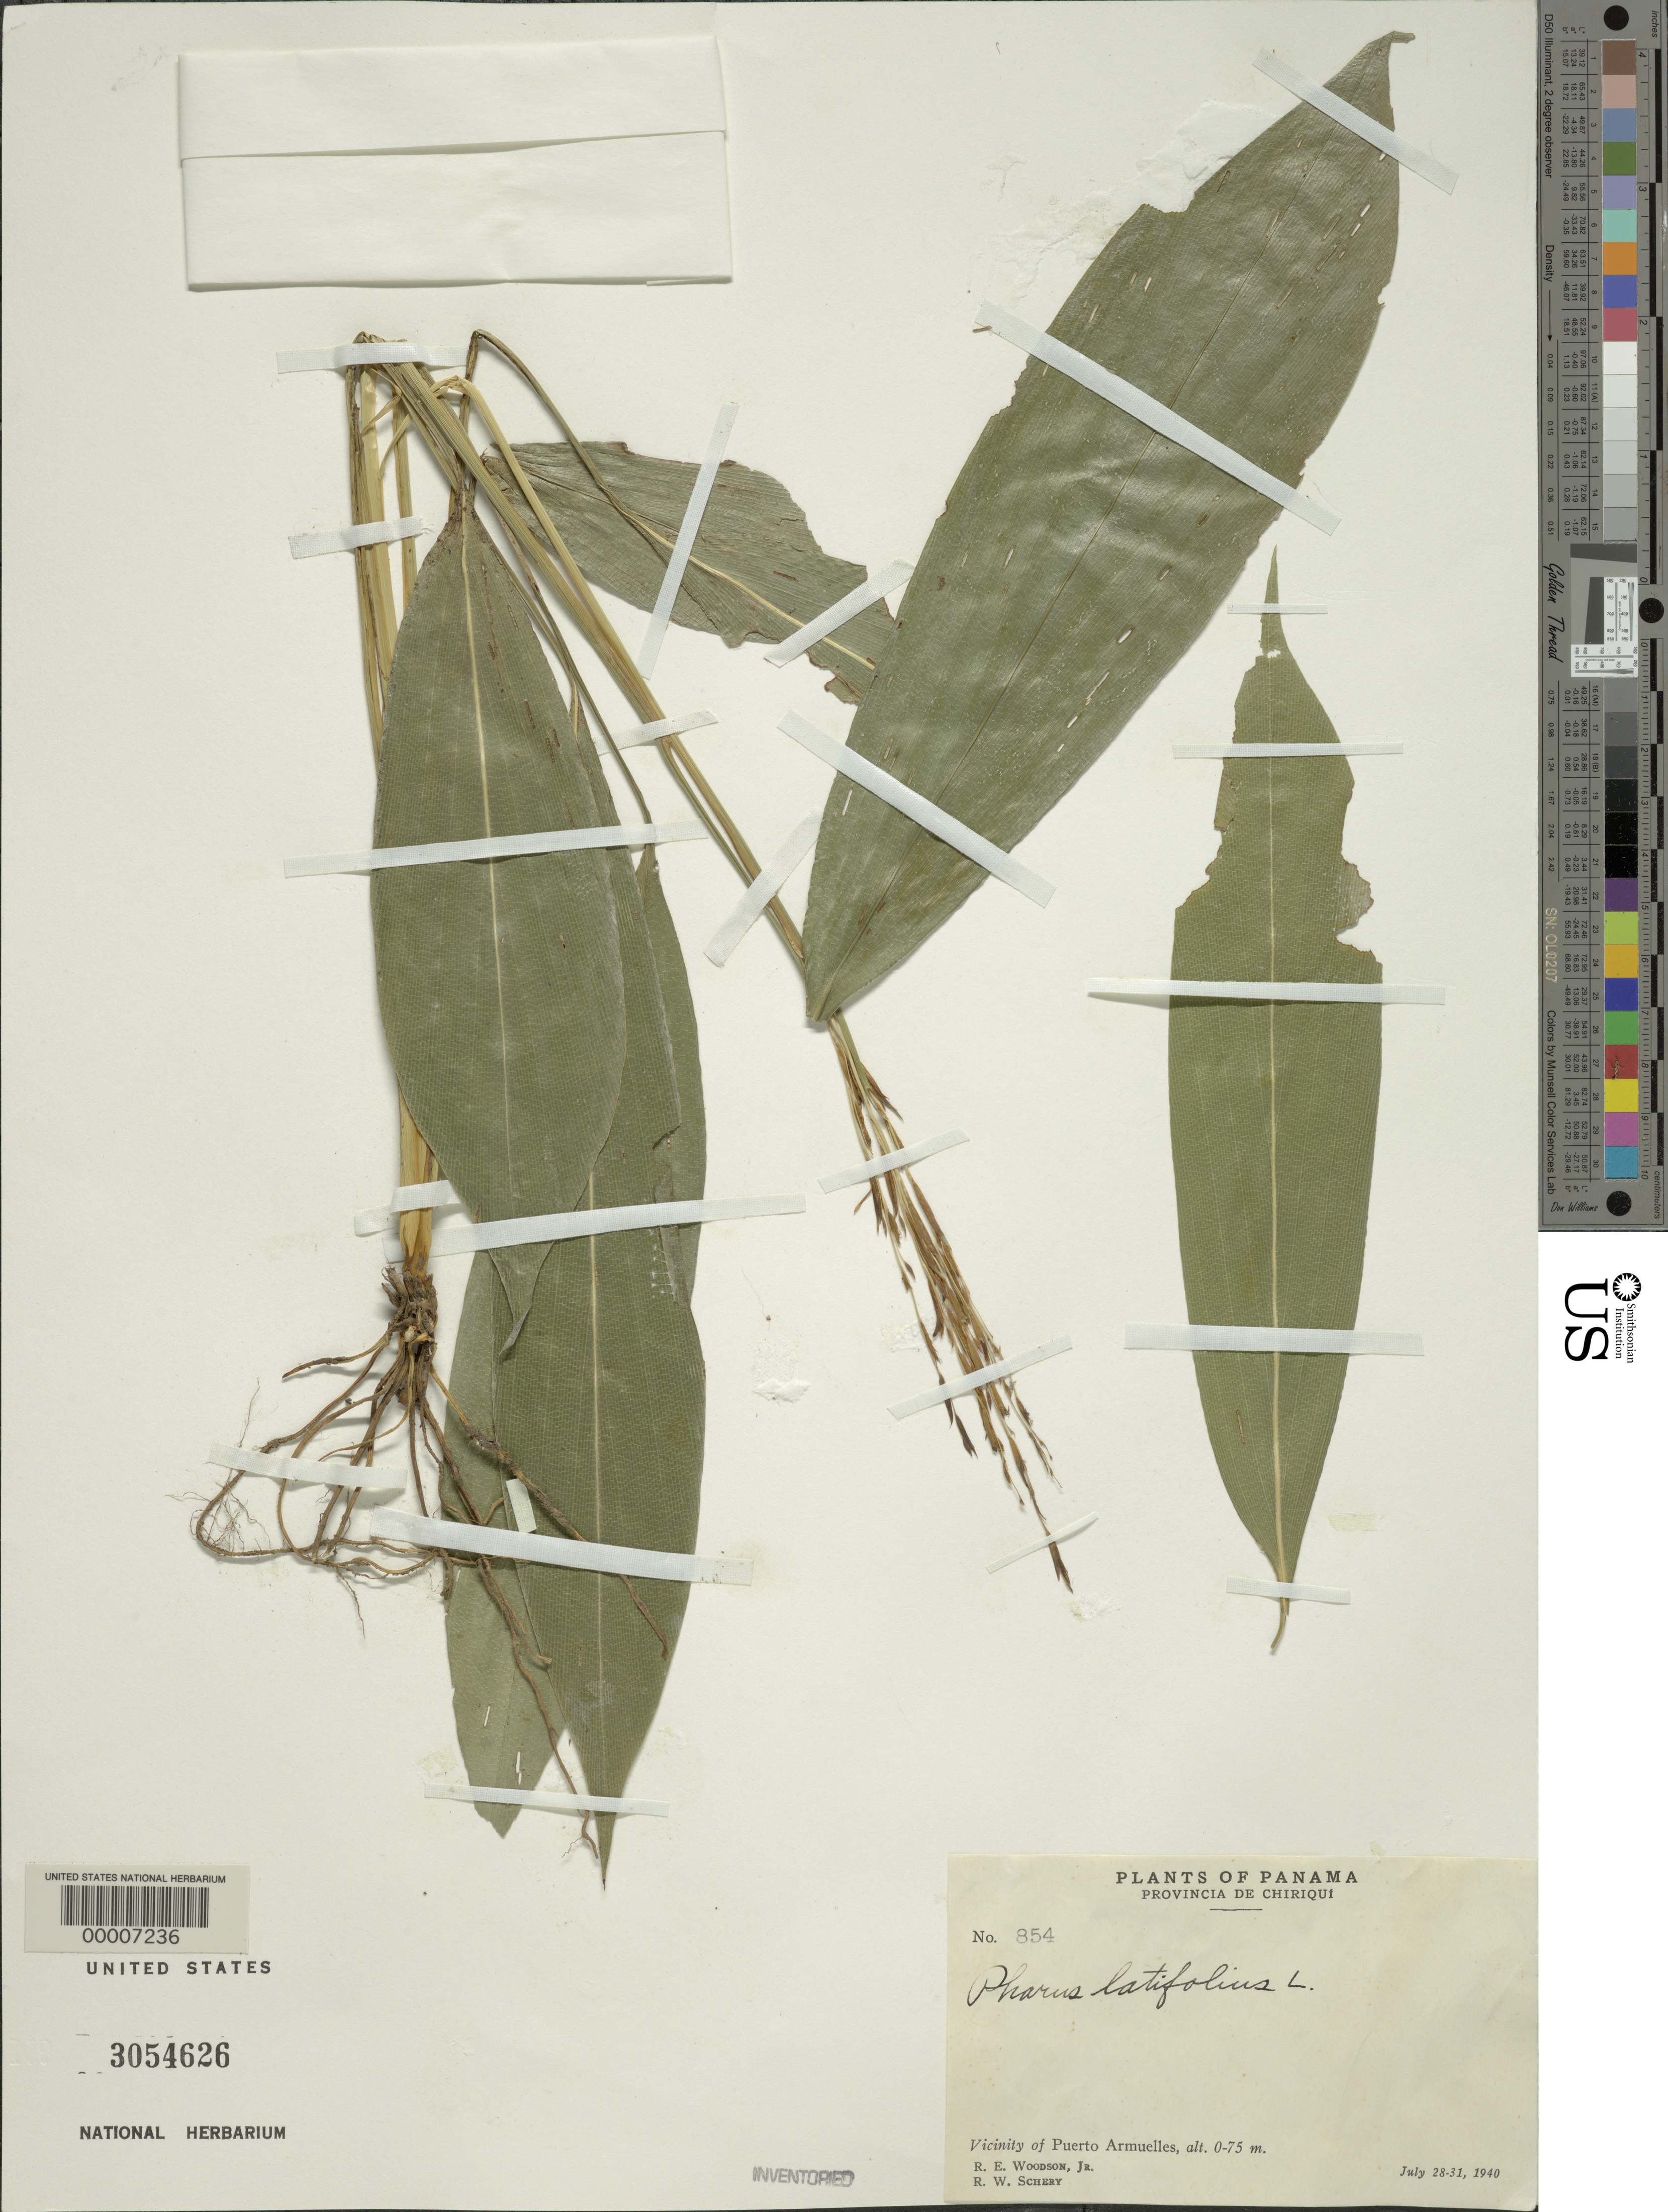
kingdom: Plantae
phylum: Tracheophyta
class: Liliopsida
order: Poales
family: Poaceae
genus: Pharus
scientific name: Pharus latifolius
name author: L.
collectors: R. E. Woodson & R. W. Schery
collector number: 854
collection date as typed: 28 Jul 1940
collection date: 1940-07-28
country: Panama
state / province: Chiriquí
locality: Puerto Armuelles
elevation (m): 0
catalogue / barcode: US 3054626